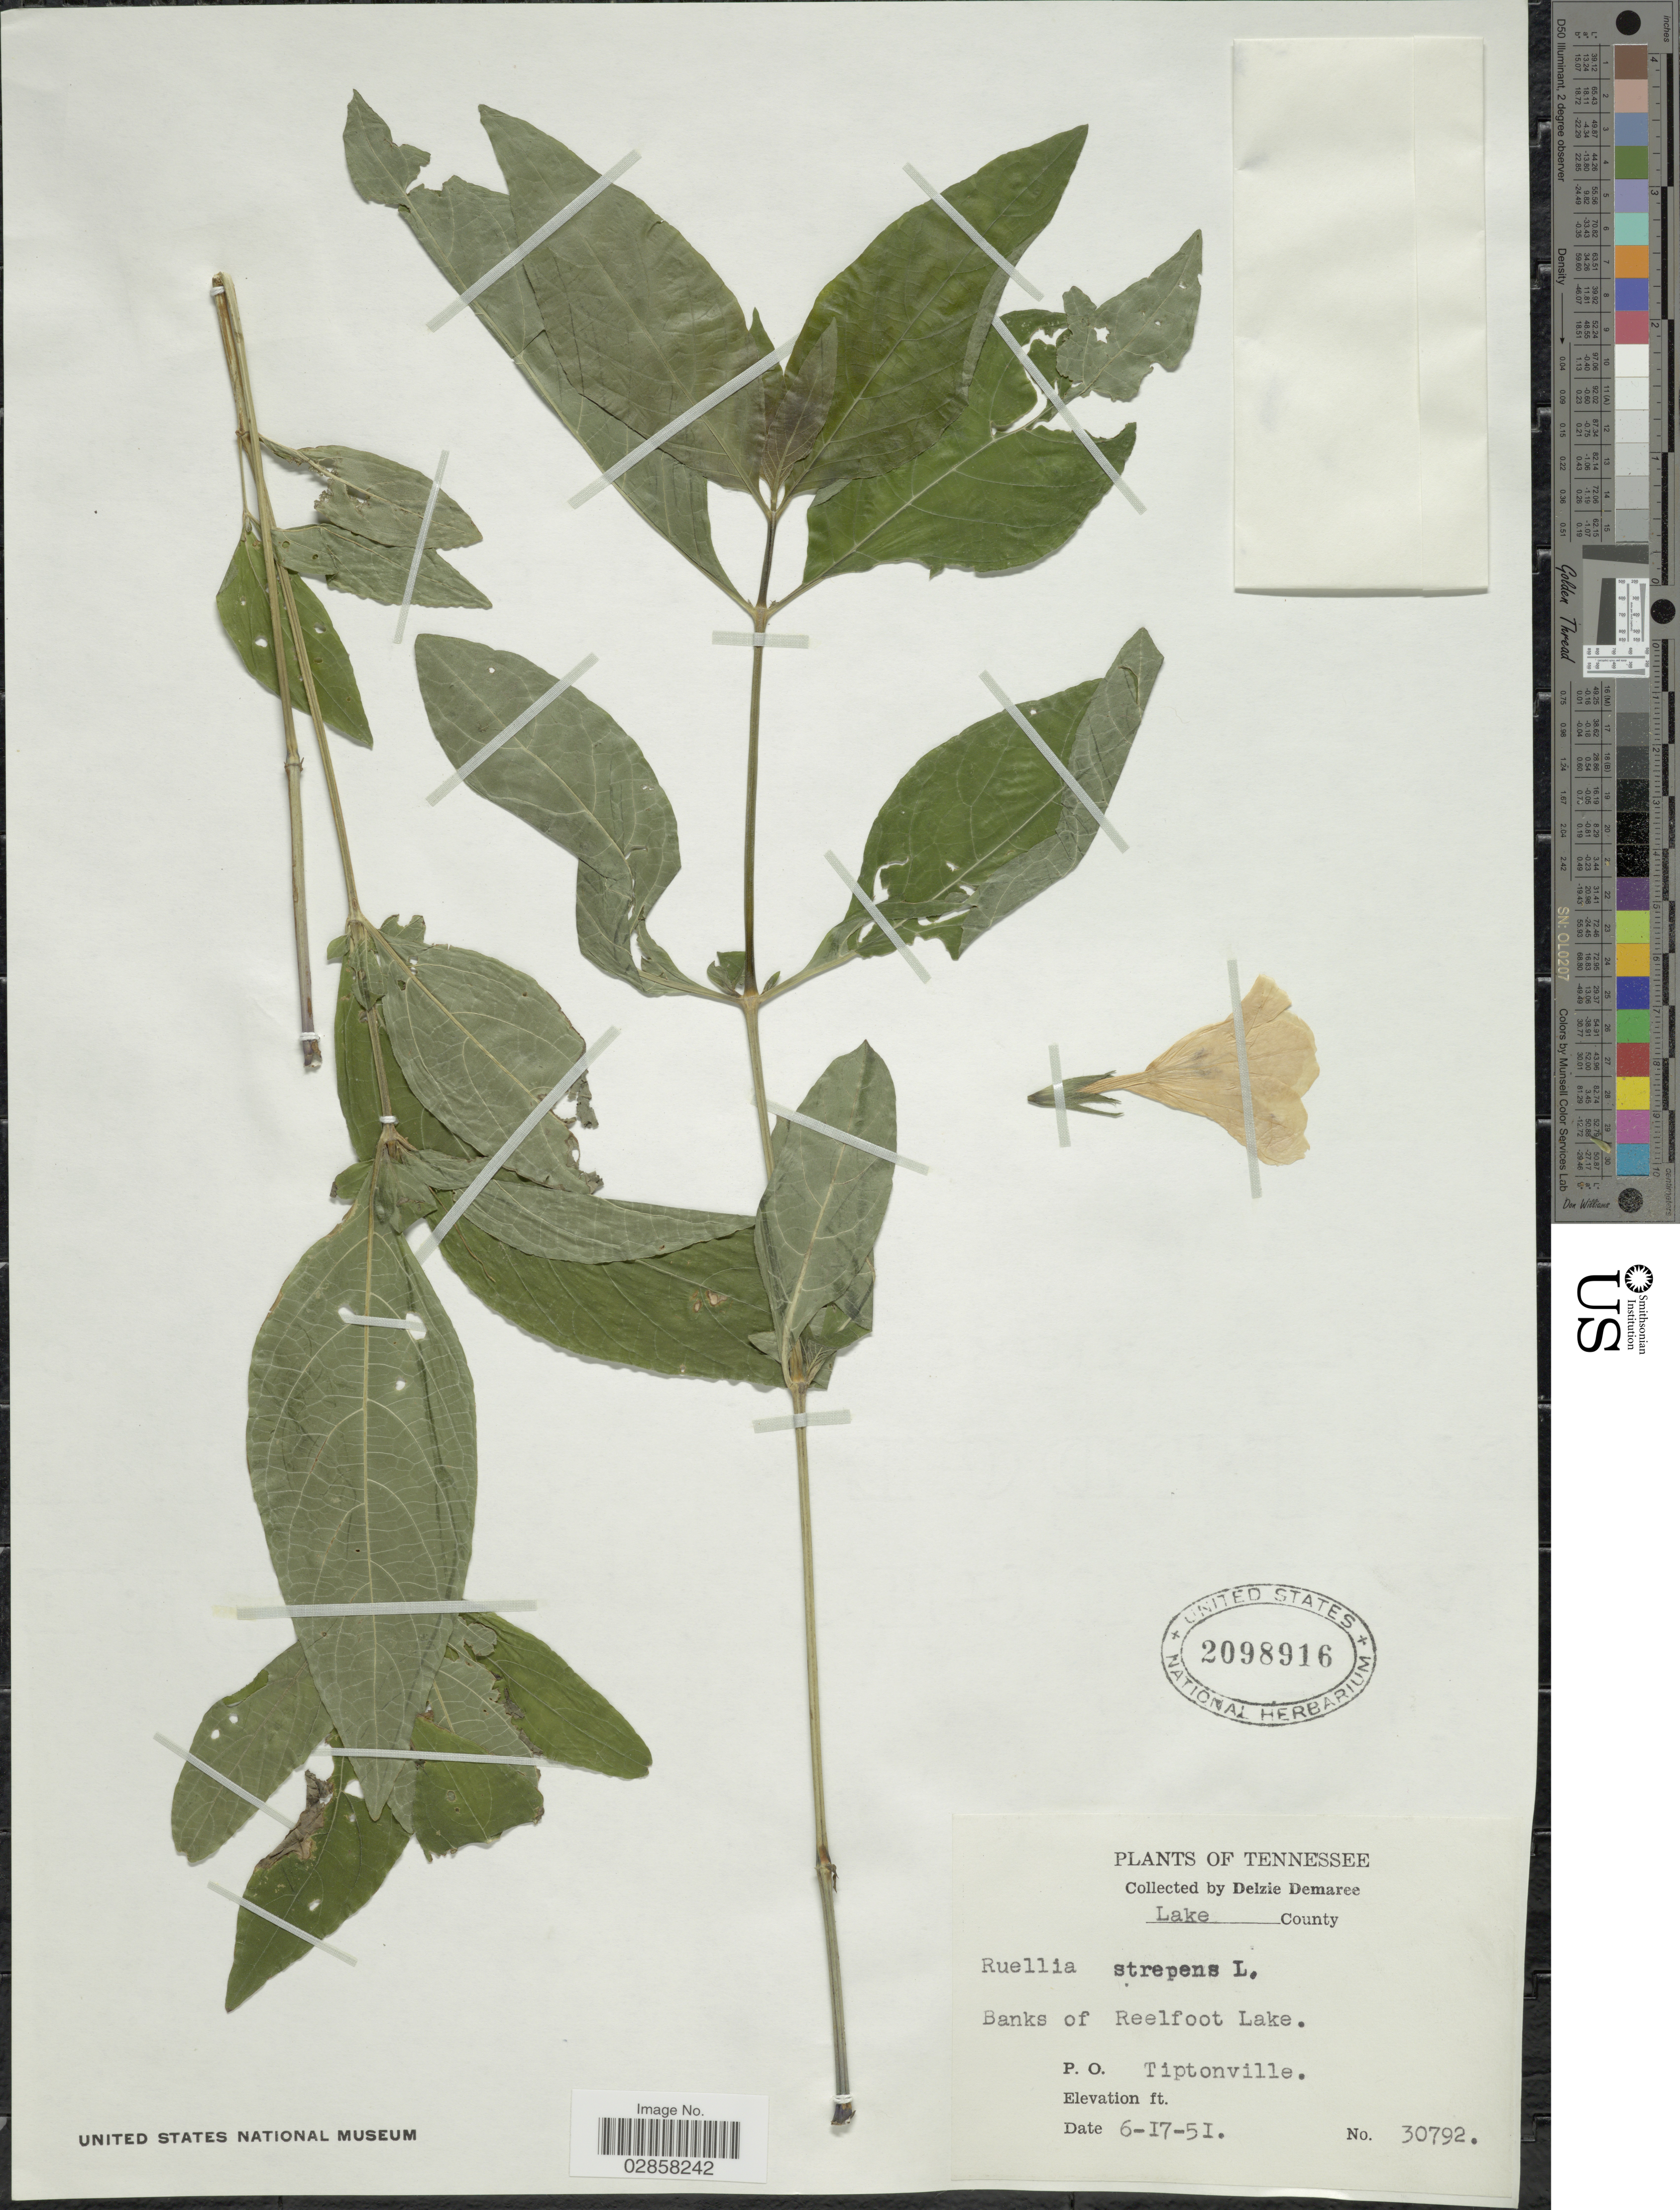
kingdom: Plantae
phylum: Tracheophyta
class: Magnoliopsida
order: Lamiales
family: Acanthaceae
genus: Ruellia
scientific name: Ruellia strepens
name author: L.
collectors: D. Demaree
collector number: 30792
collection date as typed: Transcribed d/m/y: 17/6/51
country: United States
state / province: Tennessee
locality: Lake County. Banks of Reelfoot Lake. P. O. Tiptonville.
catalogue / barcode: US 2098916